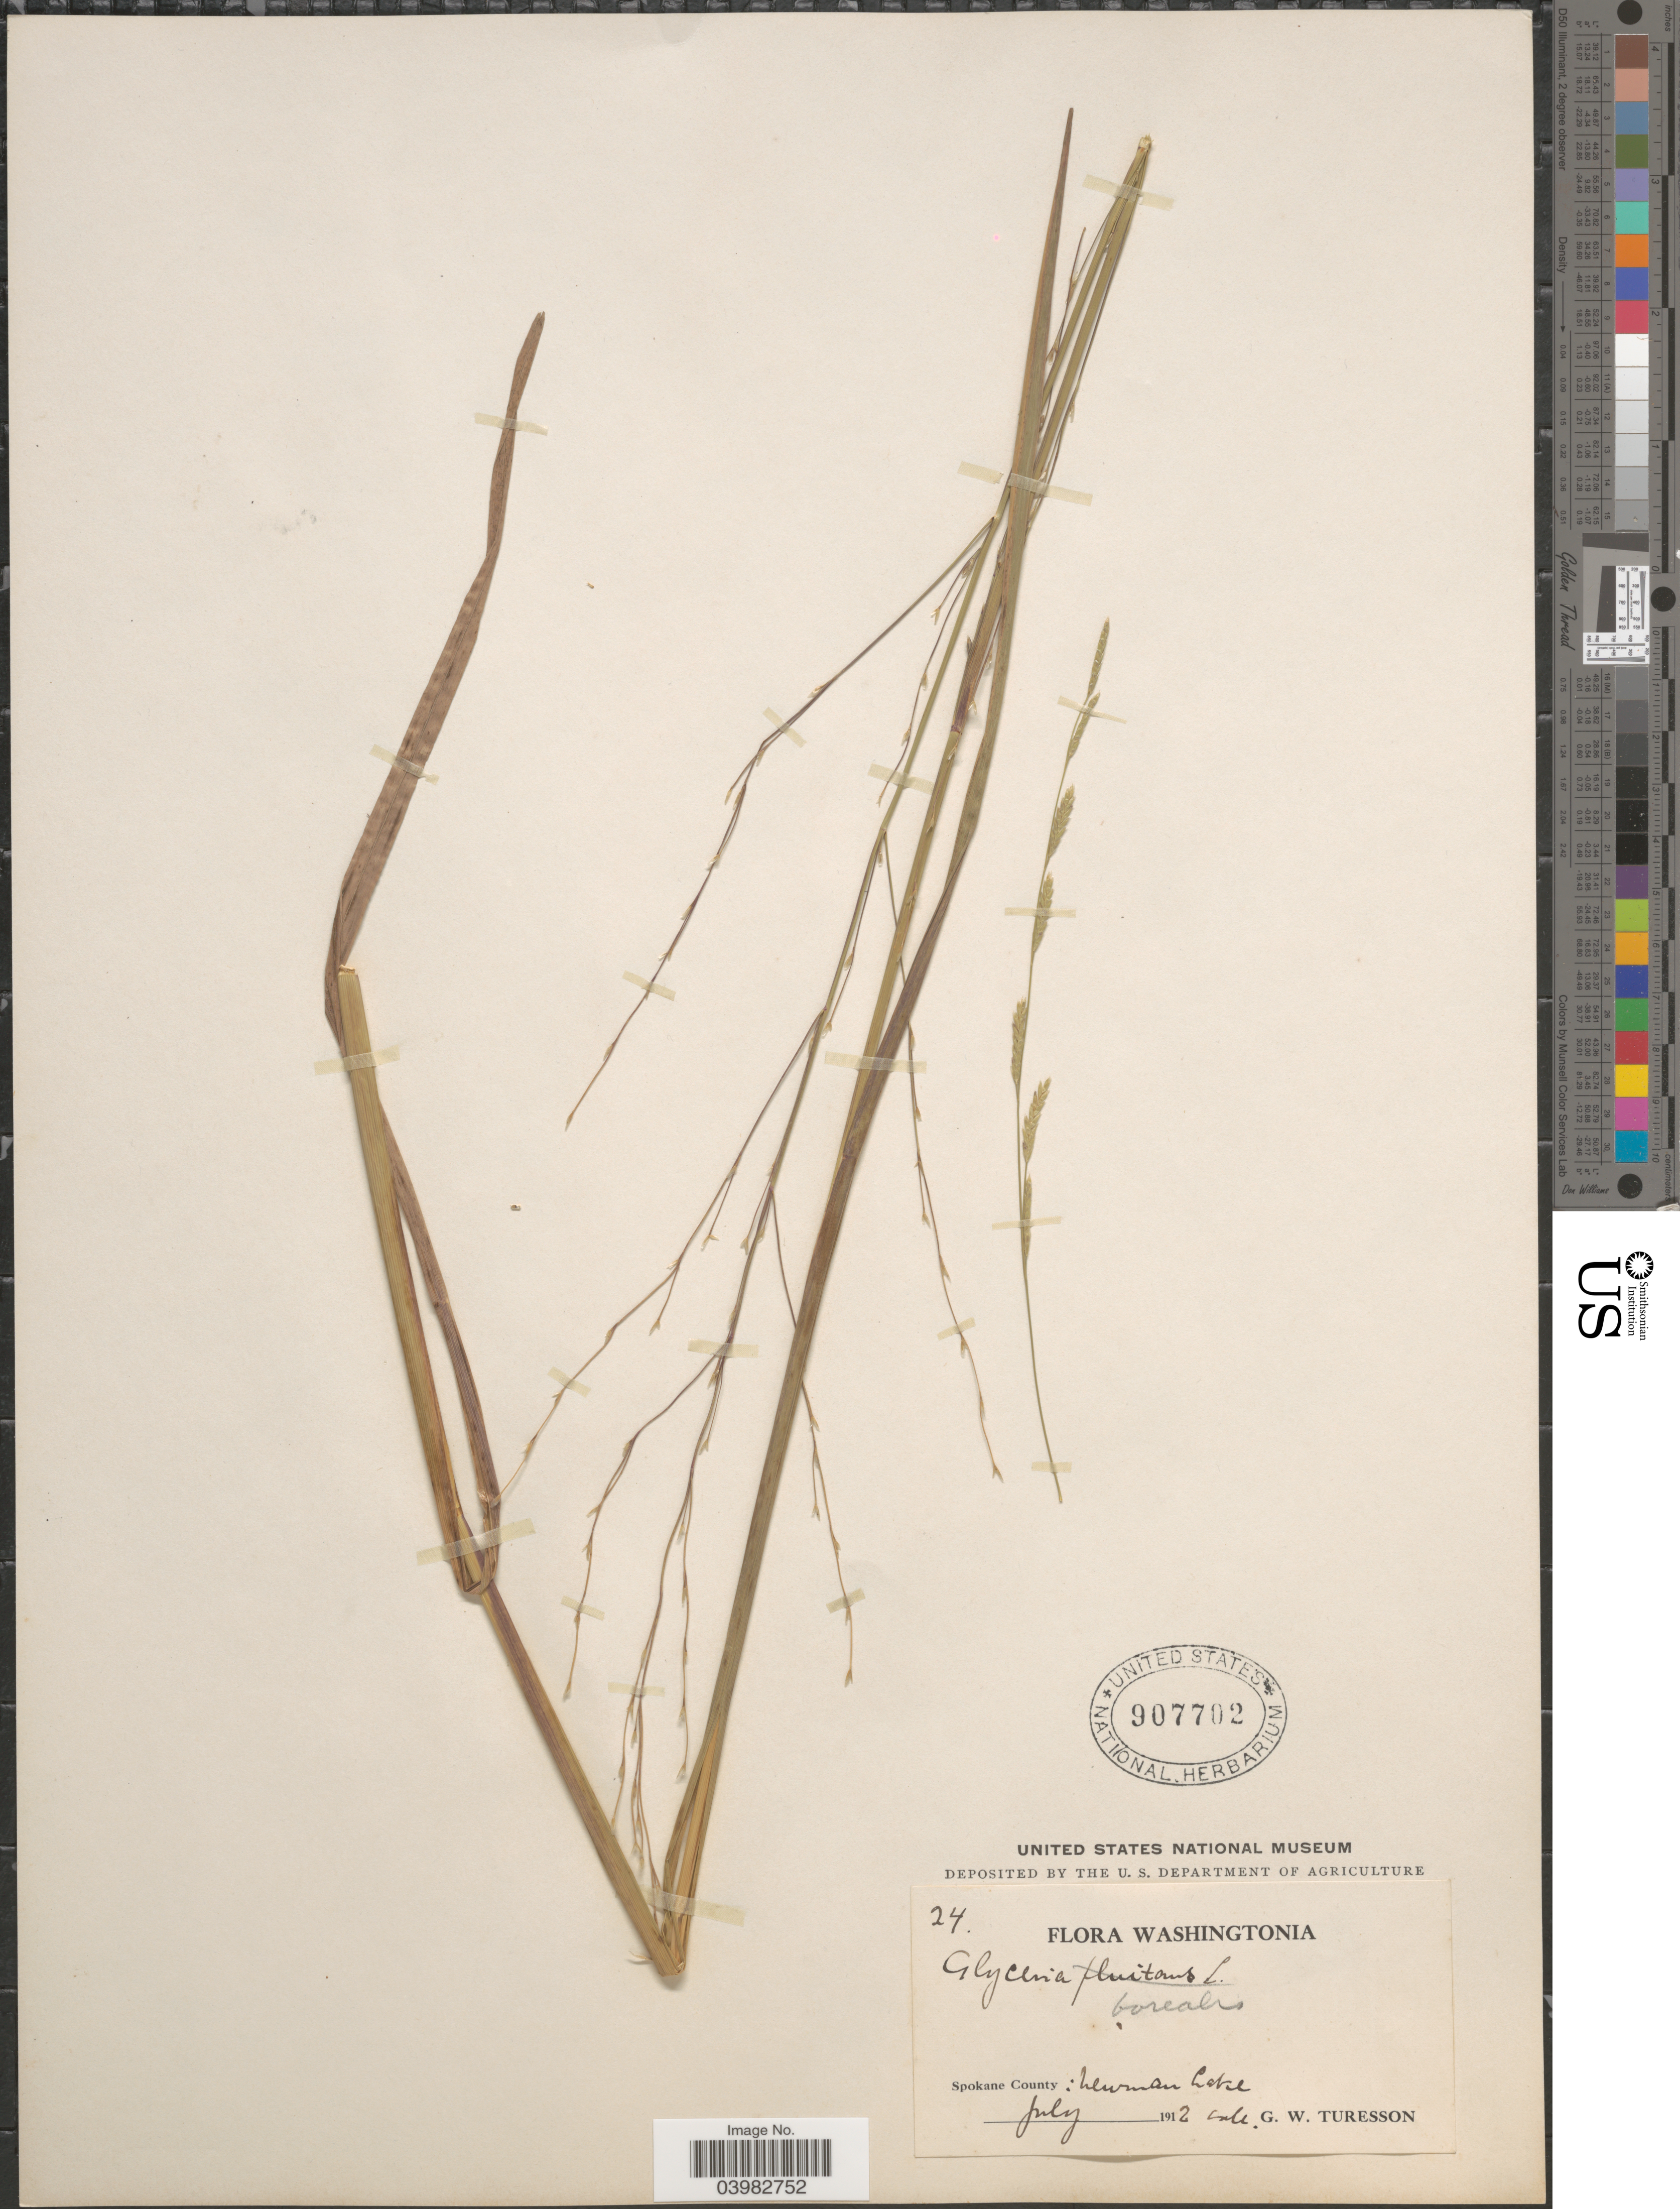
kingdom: Plantae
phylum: Tracheophyta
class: Liliopsida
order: Poales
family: Poaceae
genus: Glyceria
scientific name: Glyceria borealis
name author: (Nash) Batchelder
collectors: G. Turesson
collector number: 24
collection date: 1912-07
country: United States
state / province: Washington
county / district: Spokane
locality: Spokane County: Newman Lake.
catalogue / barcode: US 907702